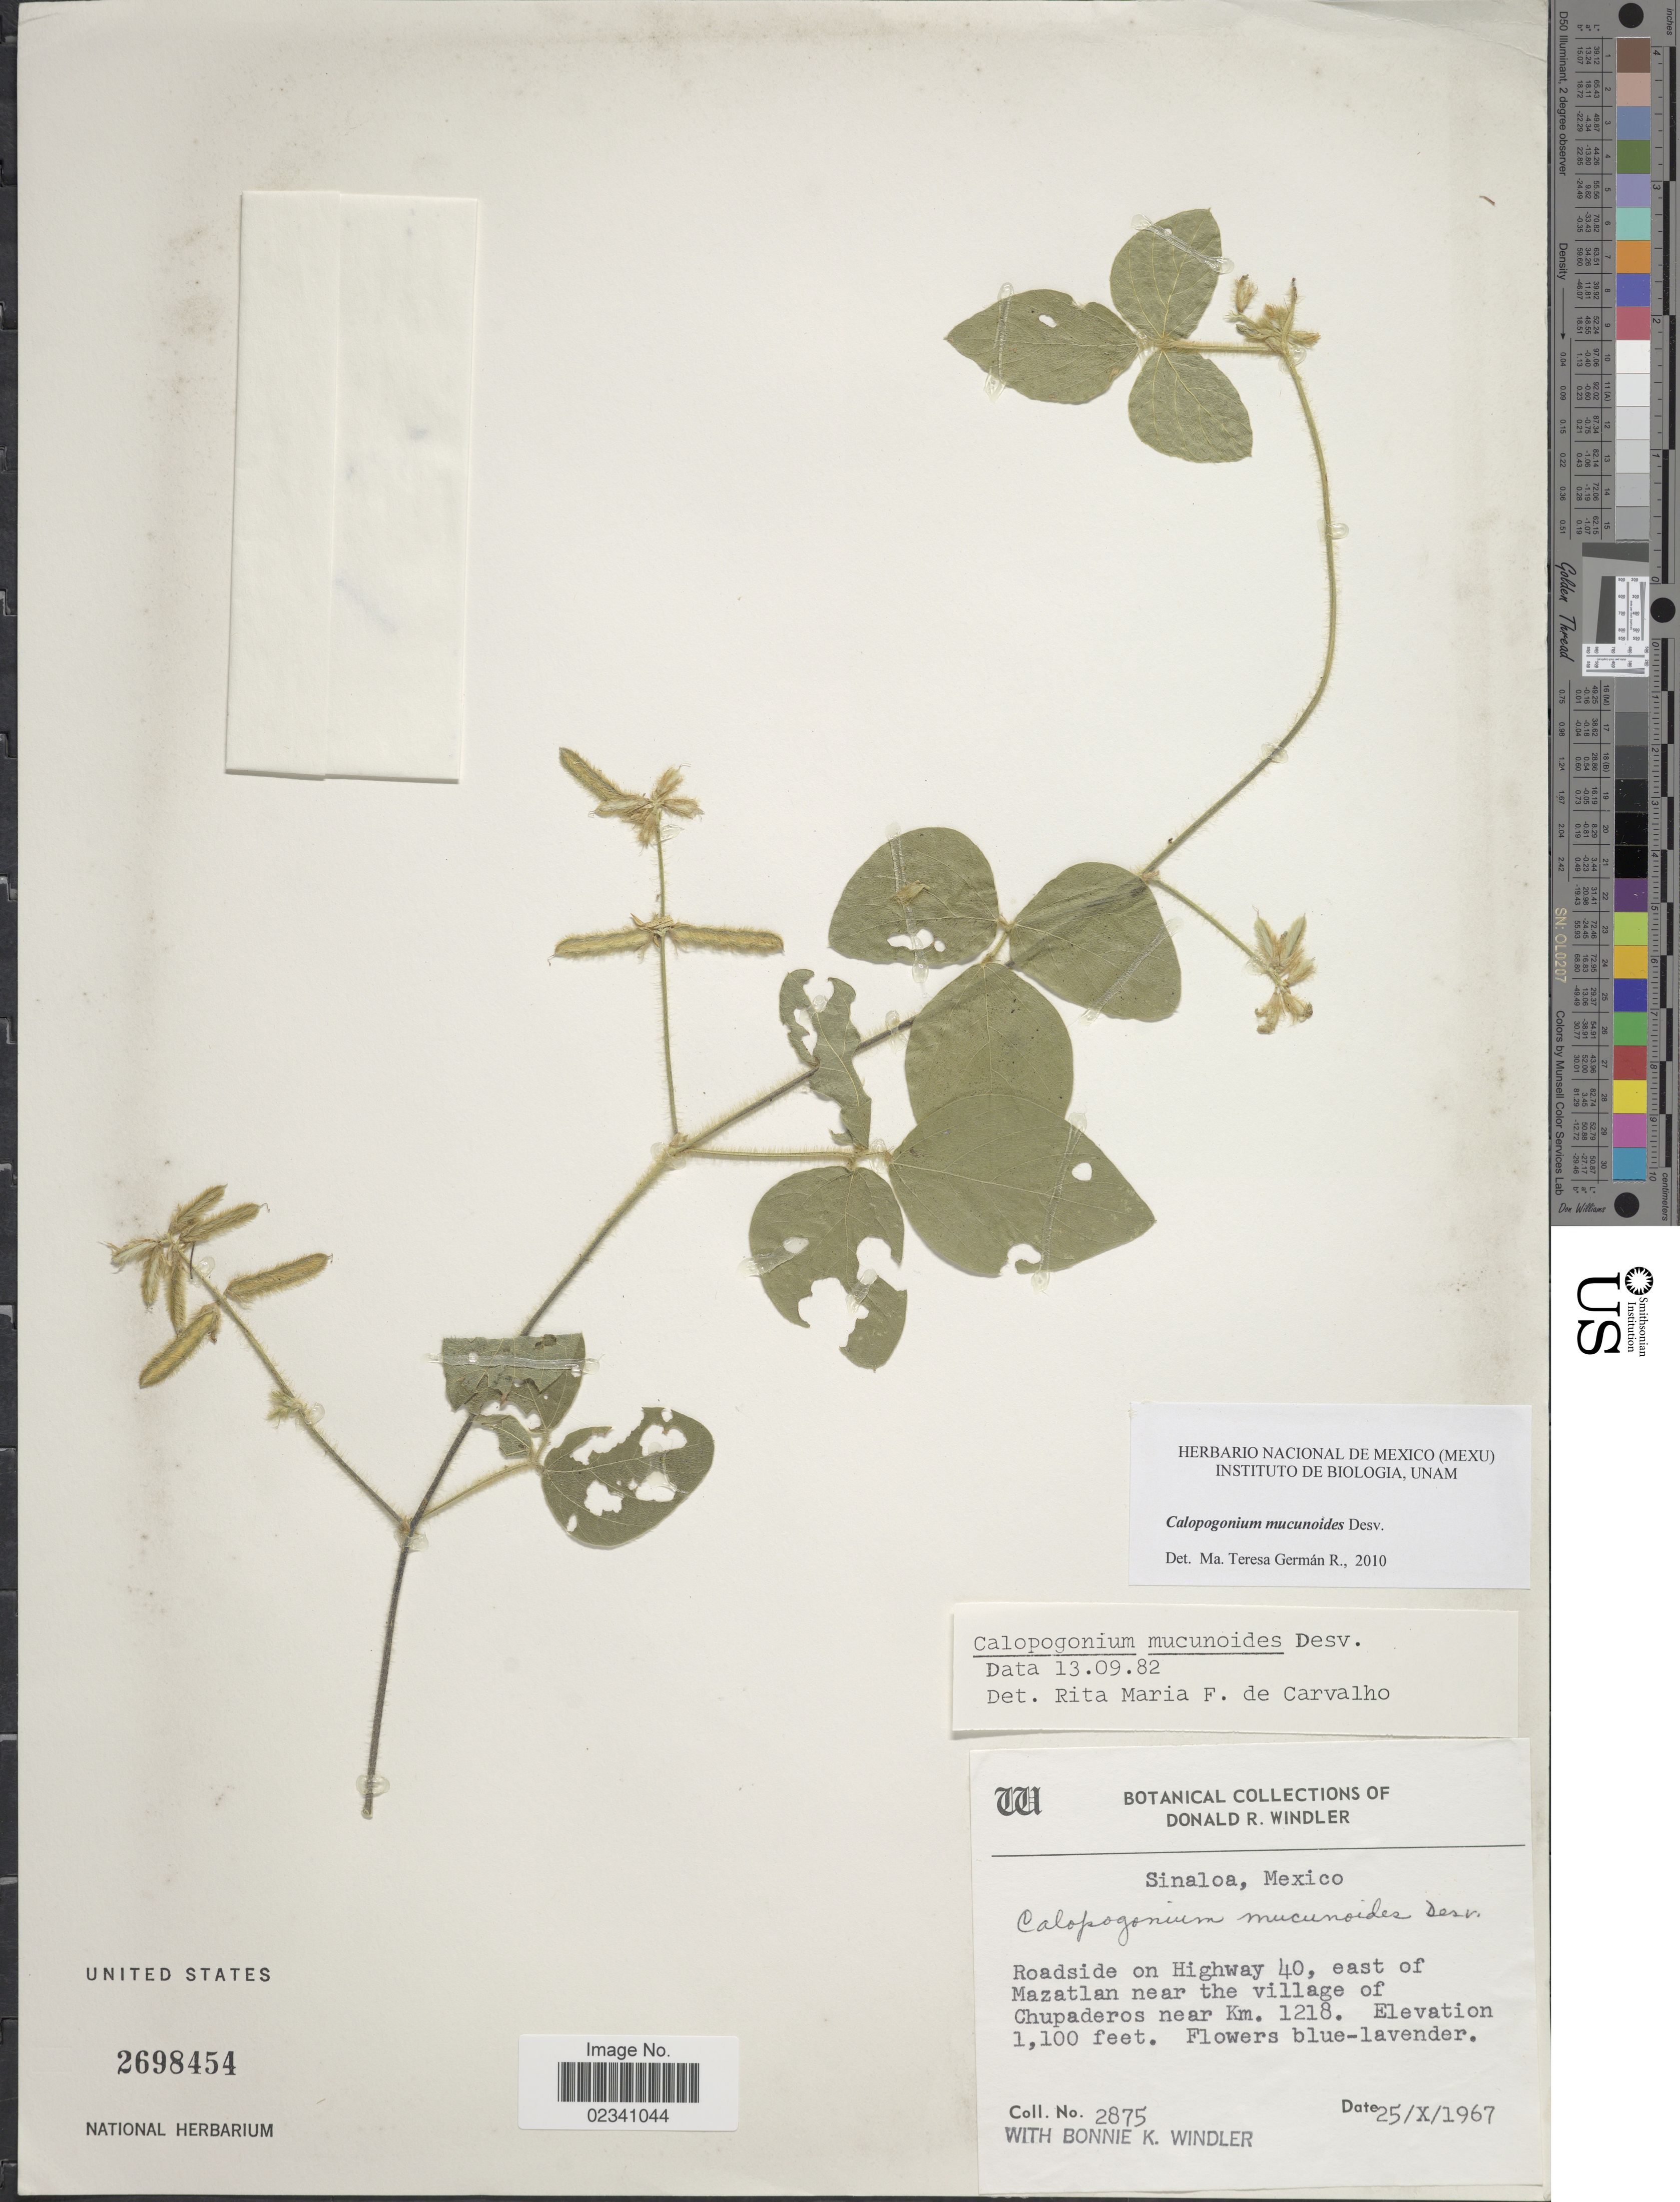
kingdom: Plantae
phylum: Tracheophyta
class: Magnoliopsida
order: Fabales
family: Fabaceae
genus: Calopogonium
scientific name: Calopogonium mucunoides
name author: Desv.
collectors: Windler, B. K.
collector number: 2875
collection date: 1967-10-25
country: Mexico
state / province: Sinaloa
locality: Roadside on Highway 40, east of Mazatlan near the village of Chupaderos near Km. 1218.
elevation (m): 335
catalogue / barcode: US 2698454